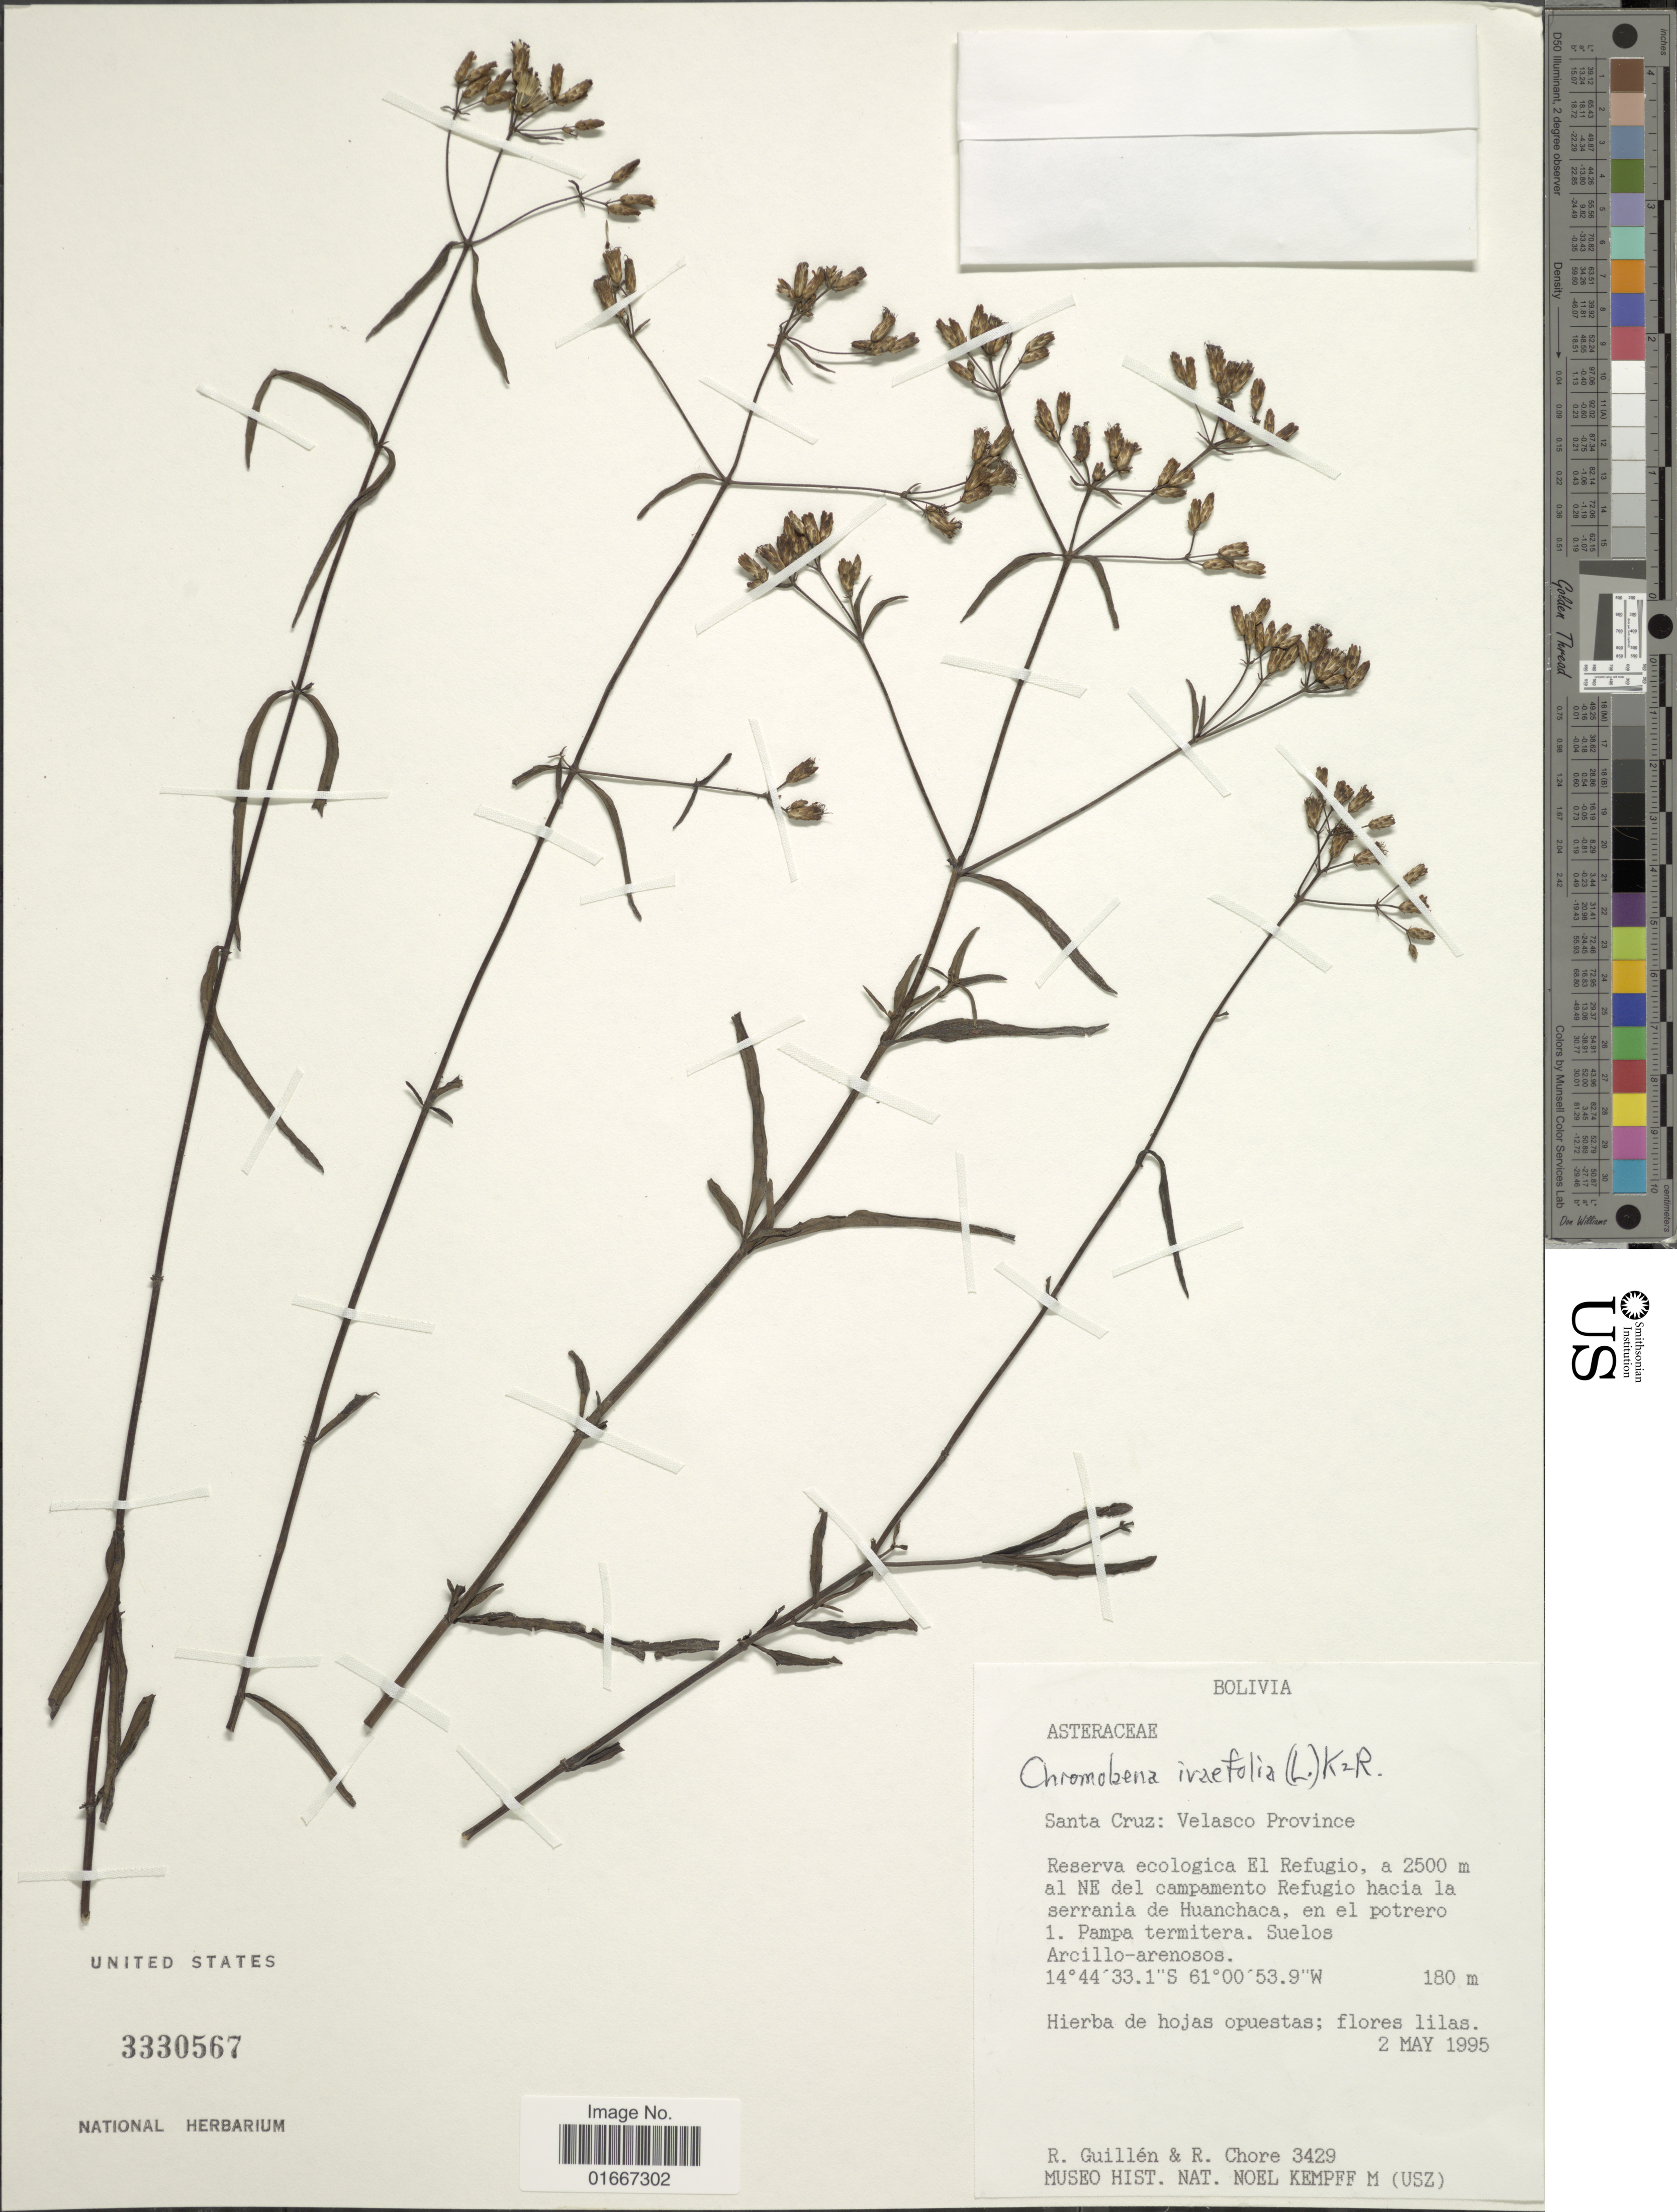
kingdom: Plantae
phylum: Tracheophyta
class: Magnoliopsida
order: Asterales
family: Asteraceae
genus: Chromolaena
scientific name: Chromolaena ivaefolia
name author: (L.) R.M. King & H. Rob.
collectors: R. Guillen & R. Choré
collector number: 3429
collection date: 1995-05-02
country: Bolivia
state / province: Santa Cruz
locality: Velasco Province. Reserva ecologica El Refugio, al NE del campamento Refugio hacia la serrania de Huanchaca, en el potrero 1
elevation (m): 180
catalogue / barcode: US 3330567